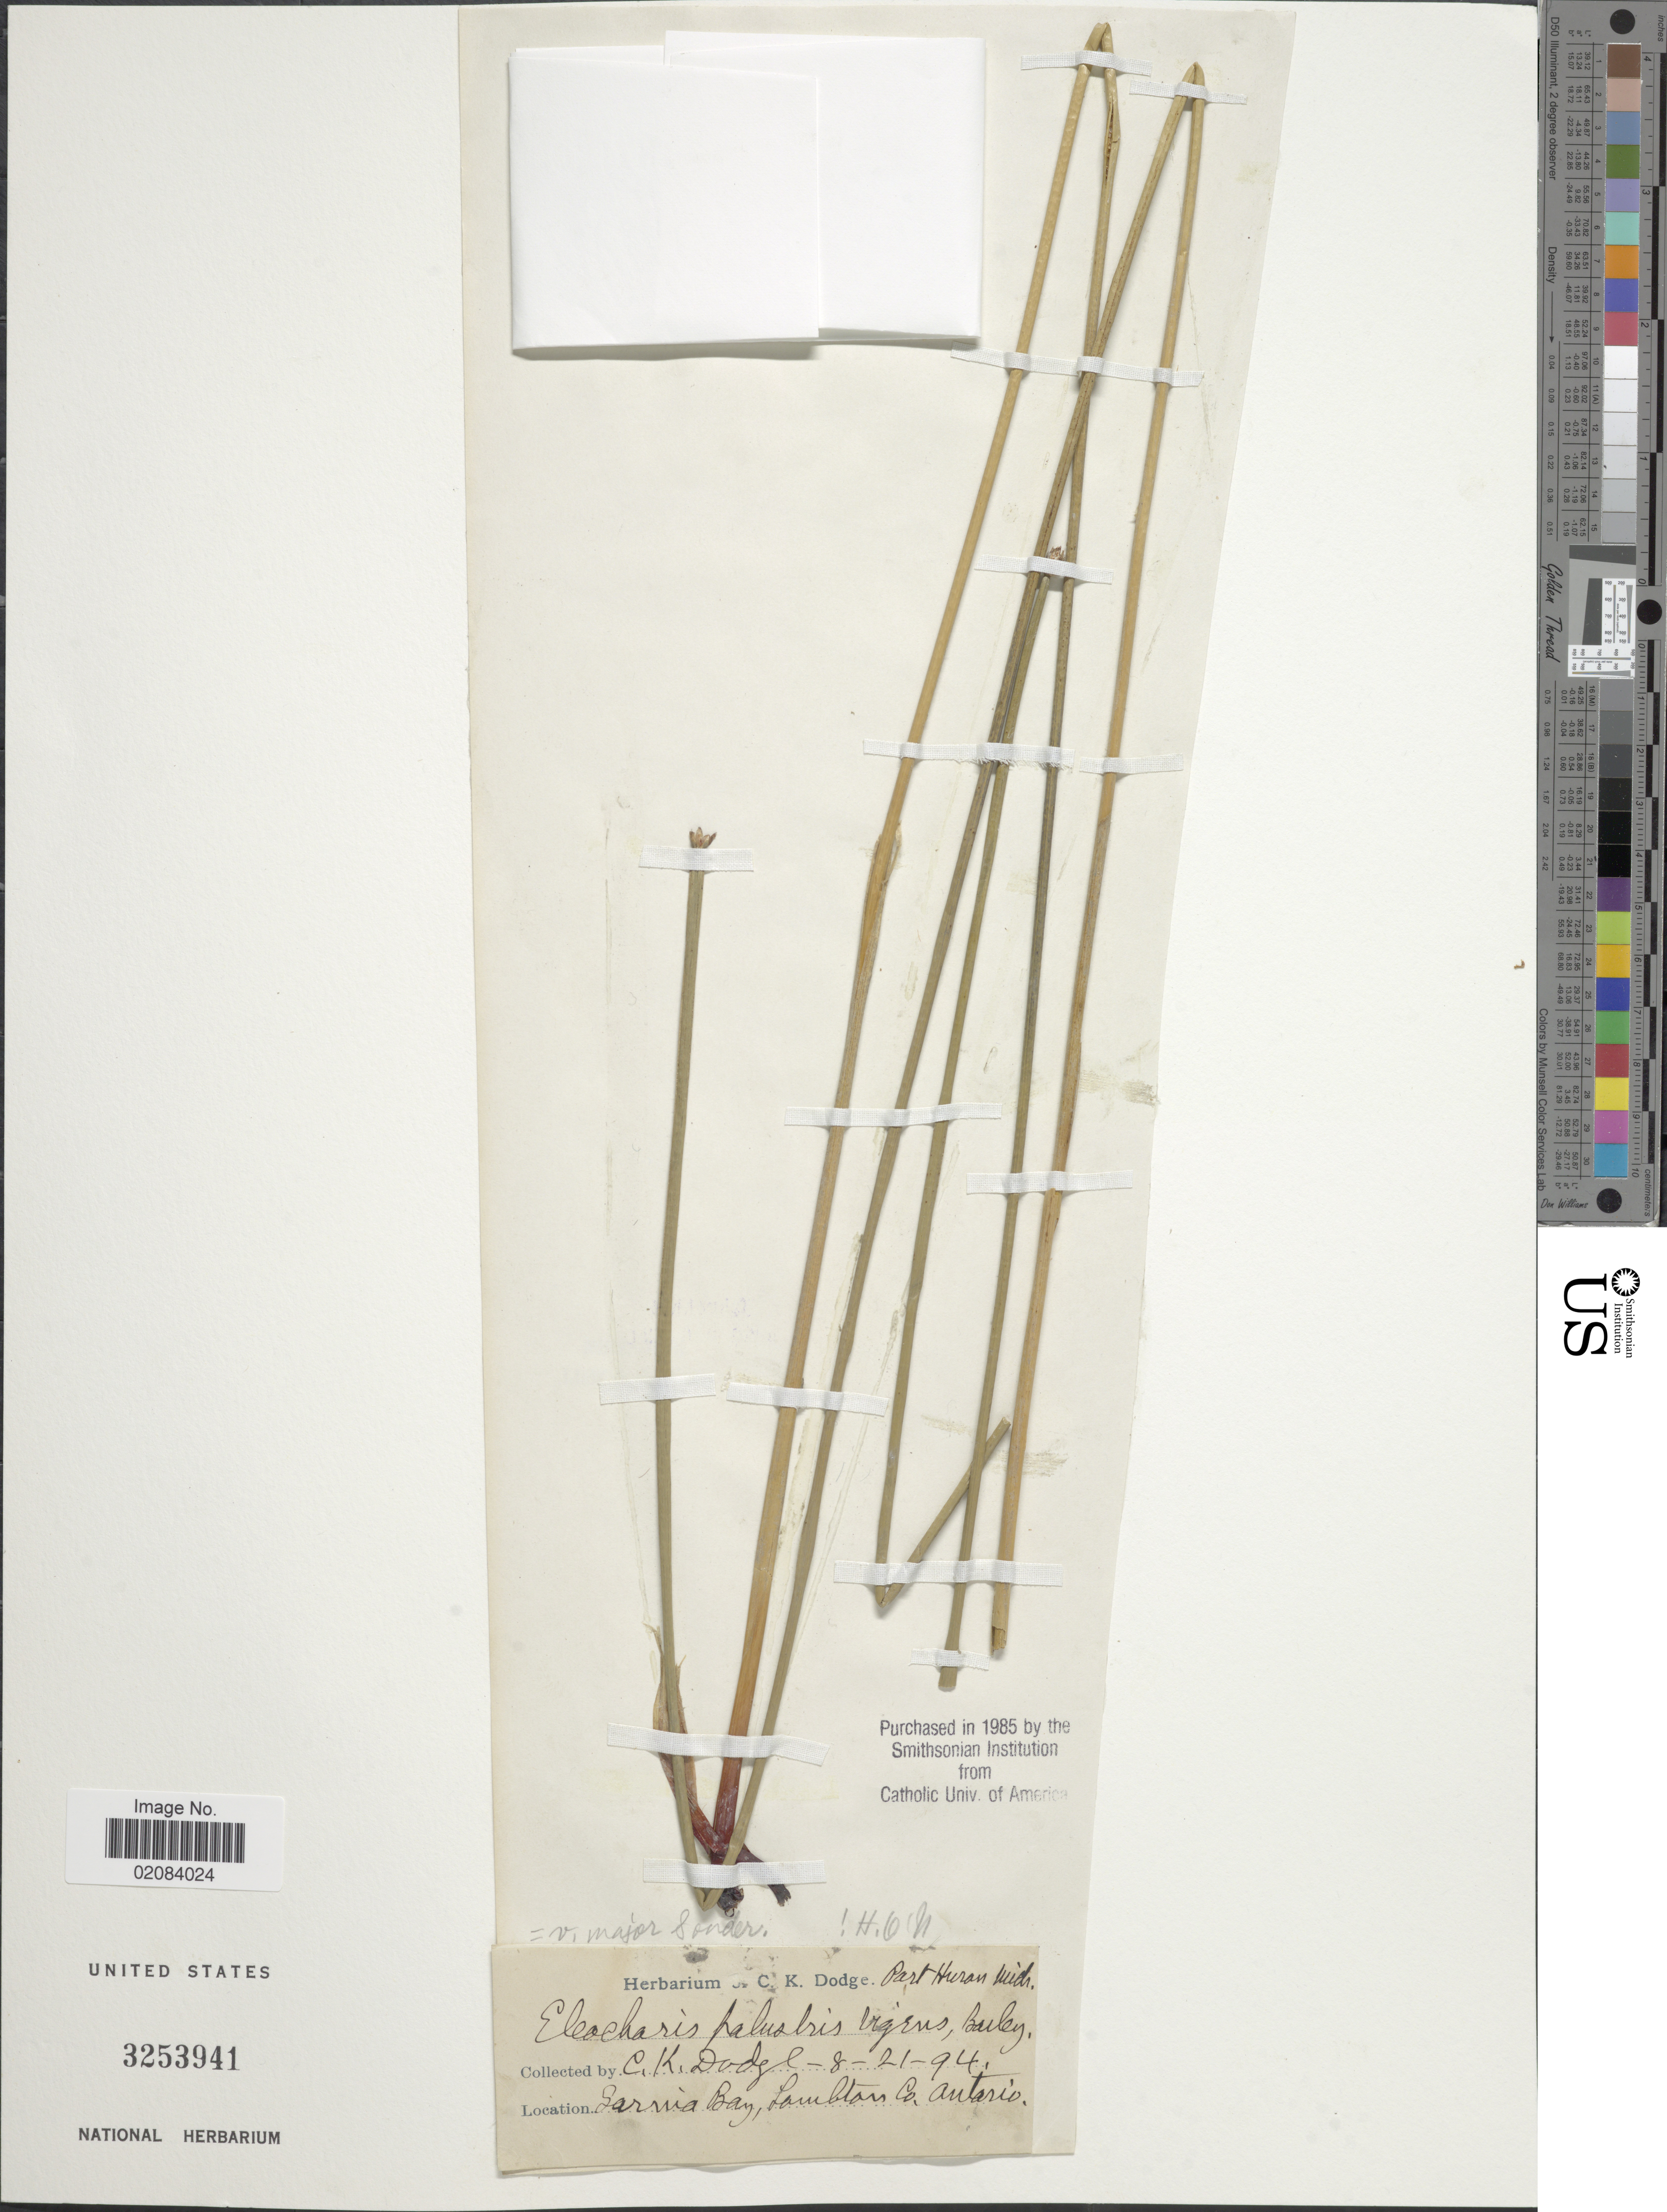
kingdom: Plantae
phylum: Tracheophyta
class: Liliopsida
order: Poales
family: Cyperaceae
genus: Eleocharis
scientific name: Eleocharis palustris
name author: (L.) Roem. & Schult.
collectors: C. Dodge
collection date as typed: Transcribed d/m/y: 21/8/94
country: Canada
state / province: Ontario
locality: Sarnia Bay, Lambton Co, Ontario.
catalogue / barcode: US 3253941